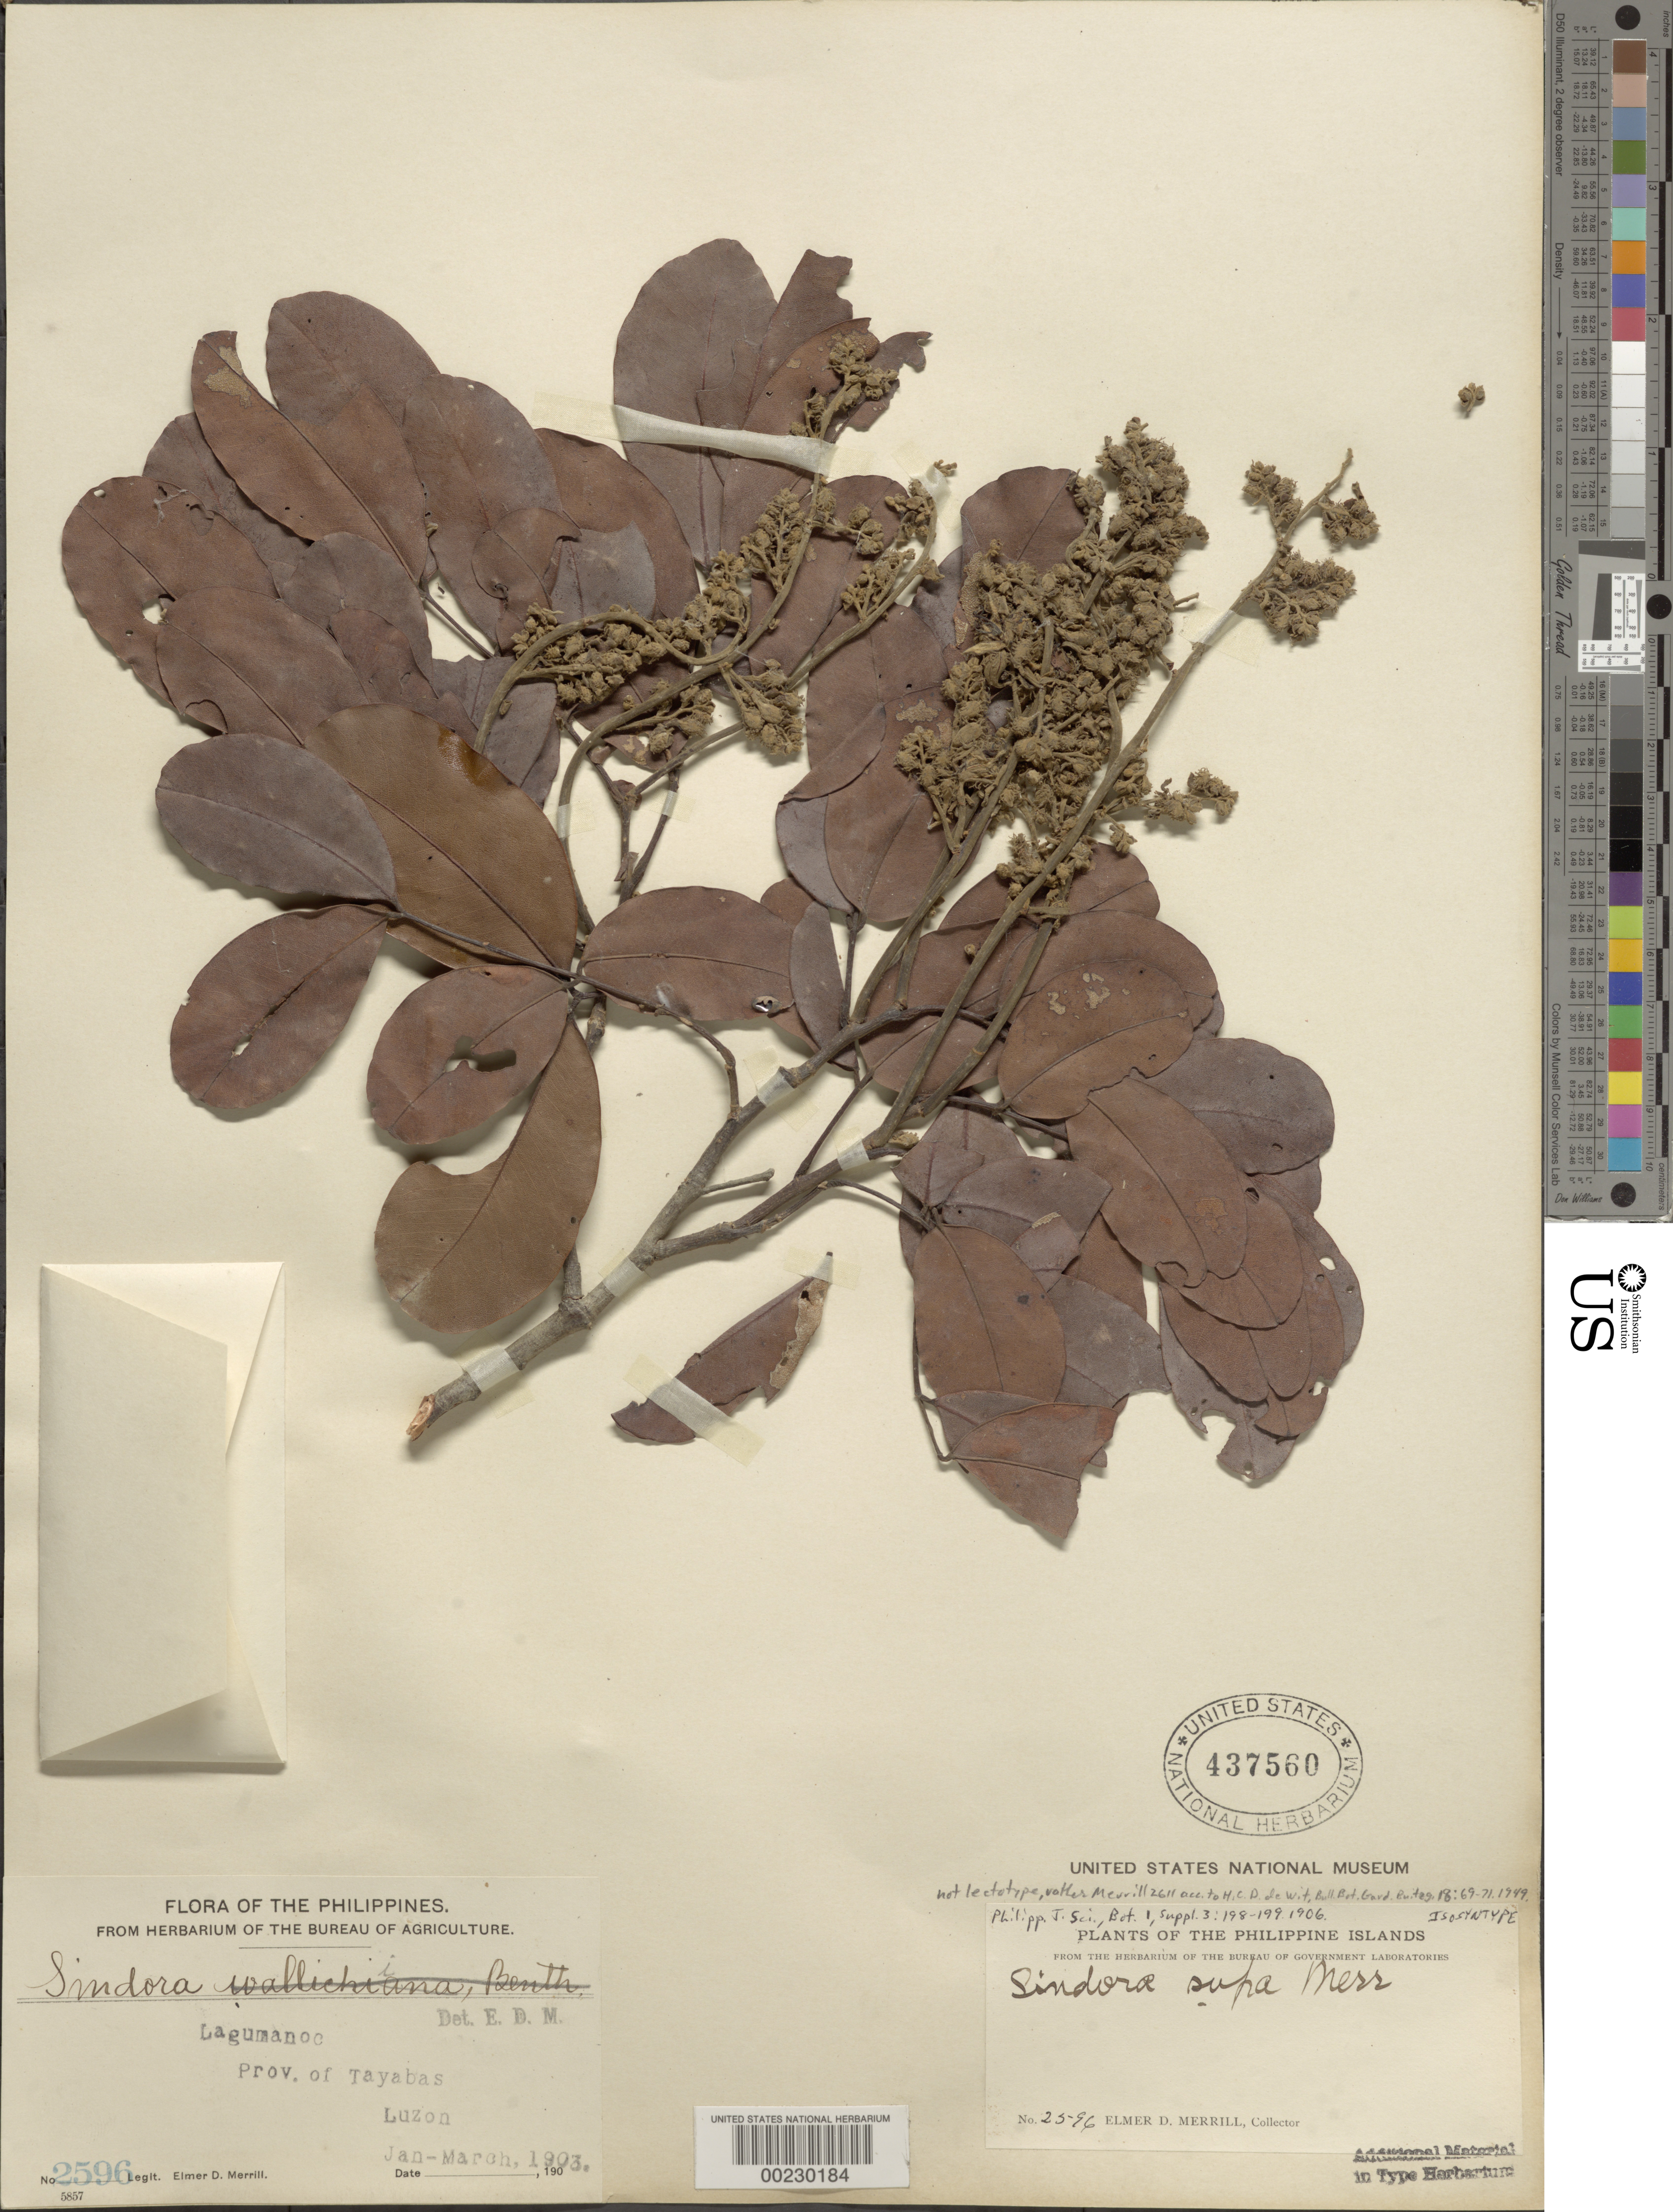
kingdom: Plantae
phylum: Tracheophyta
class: Magnoliopsida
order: Fabales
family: Fabaceae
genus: Sindora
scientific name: Sindora supa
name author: Merr.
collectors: E. D. Merrill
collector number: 2596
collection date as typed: Jan 1903 to -- Mar 1903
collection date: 1903-01/1903-03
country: Philippines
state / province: Calabarzon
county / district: Quezon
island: Luzon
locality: Tayabas prov. [= quezon province]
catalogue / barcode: US 437560